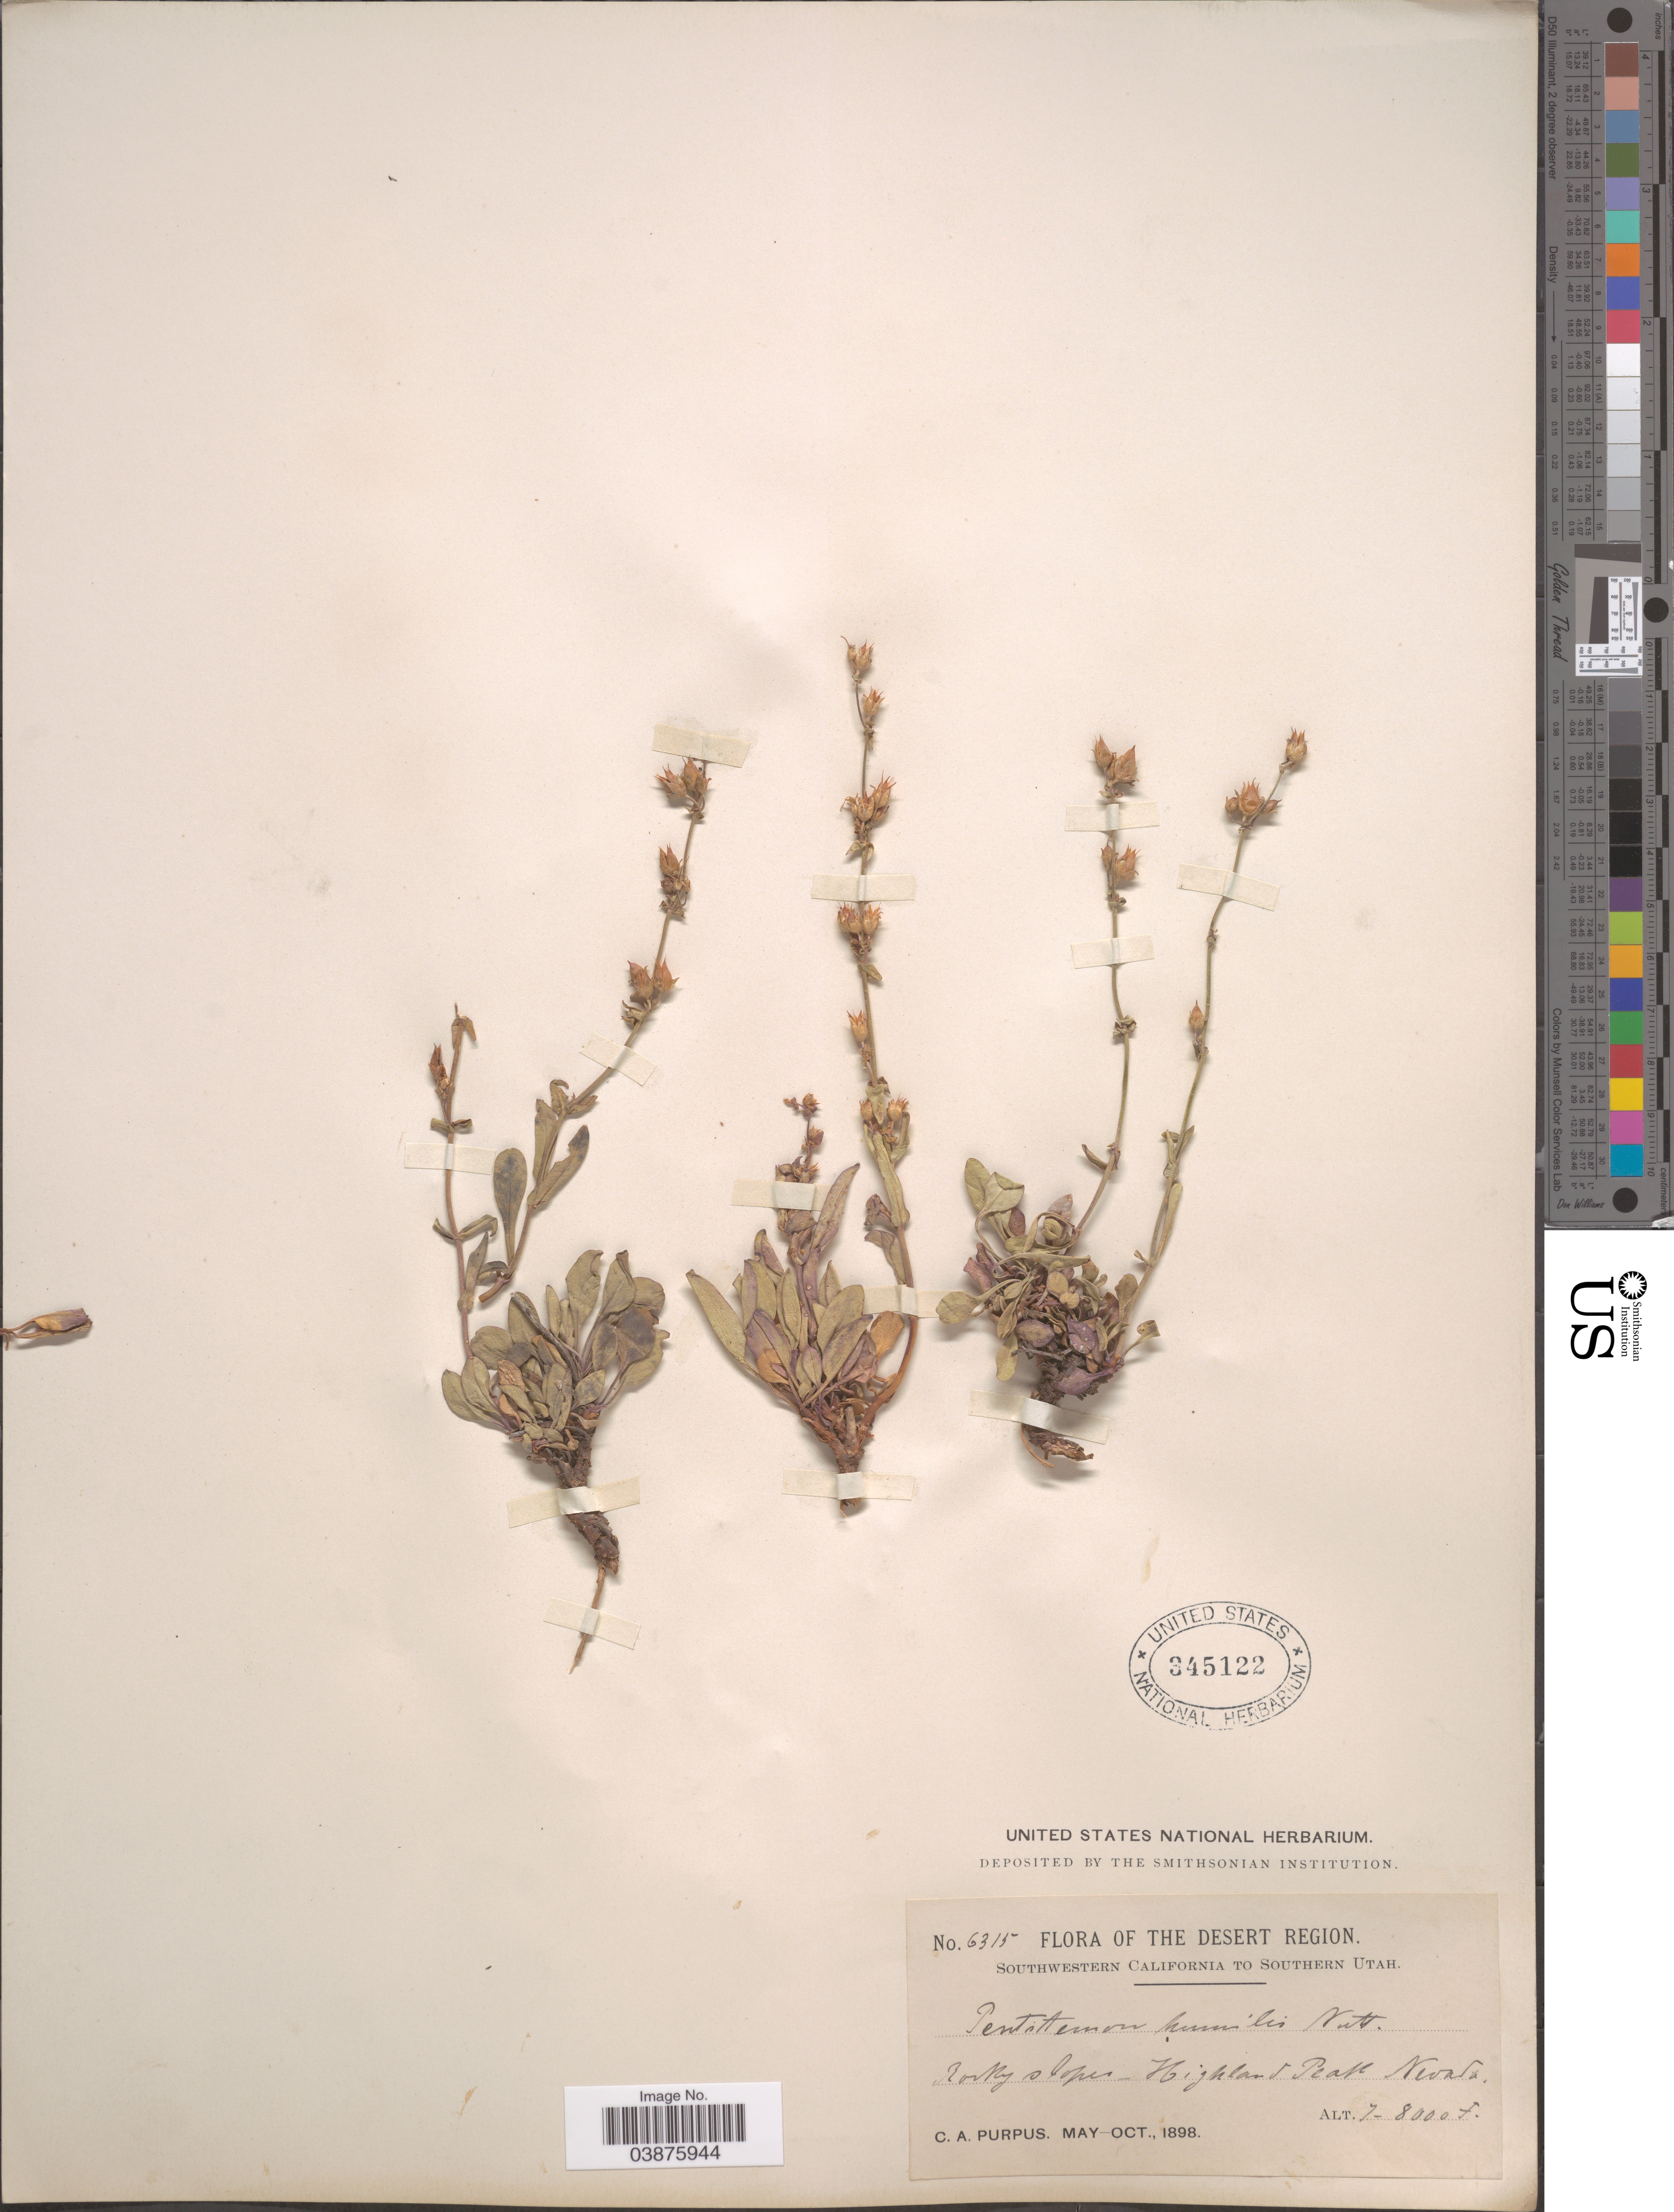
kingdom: Plantae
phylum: Tracheophyta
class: Magnoliopsida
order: Lamiales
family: Plantaginaceae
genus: Penstemon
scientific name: Penstemon humilis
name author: Nutt. ex A. Gray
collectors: C. A. Purpus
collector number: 6315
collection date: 1898-05/1898-10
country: United States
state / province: Nevada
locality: The Desert Region. Highland Peak.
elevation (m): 2134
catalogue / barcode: US 345122